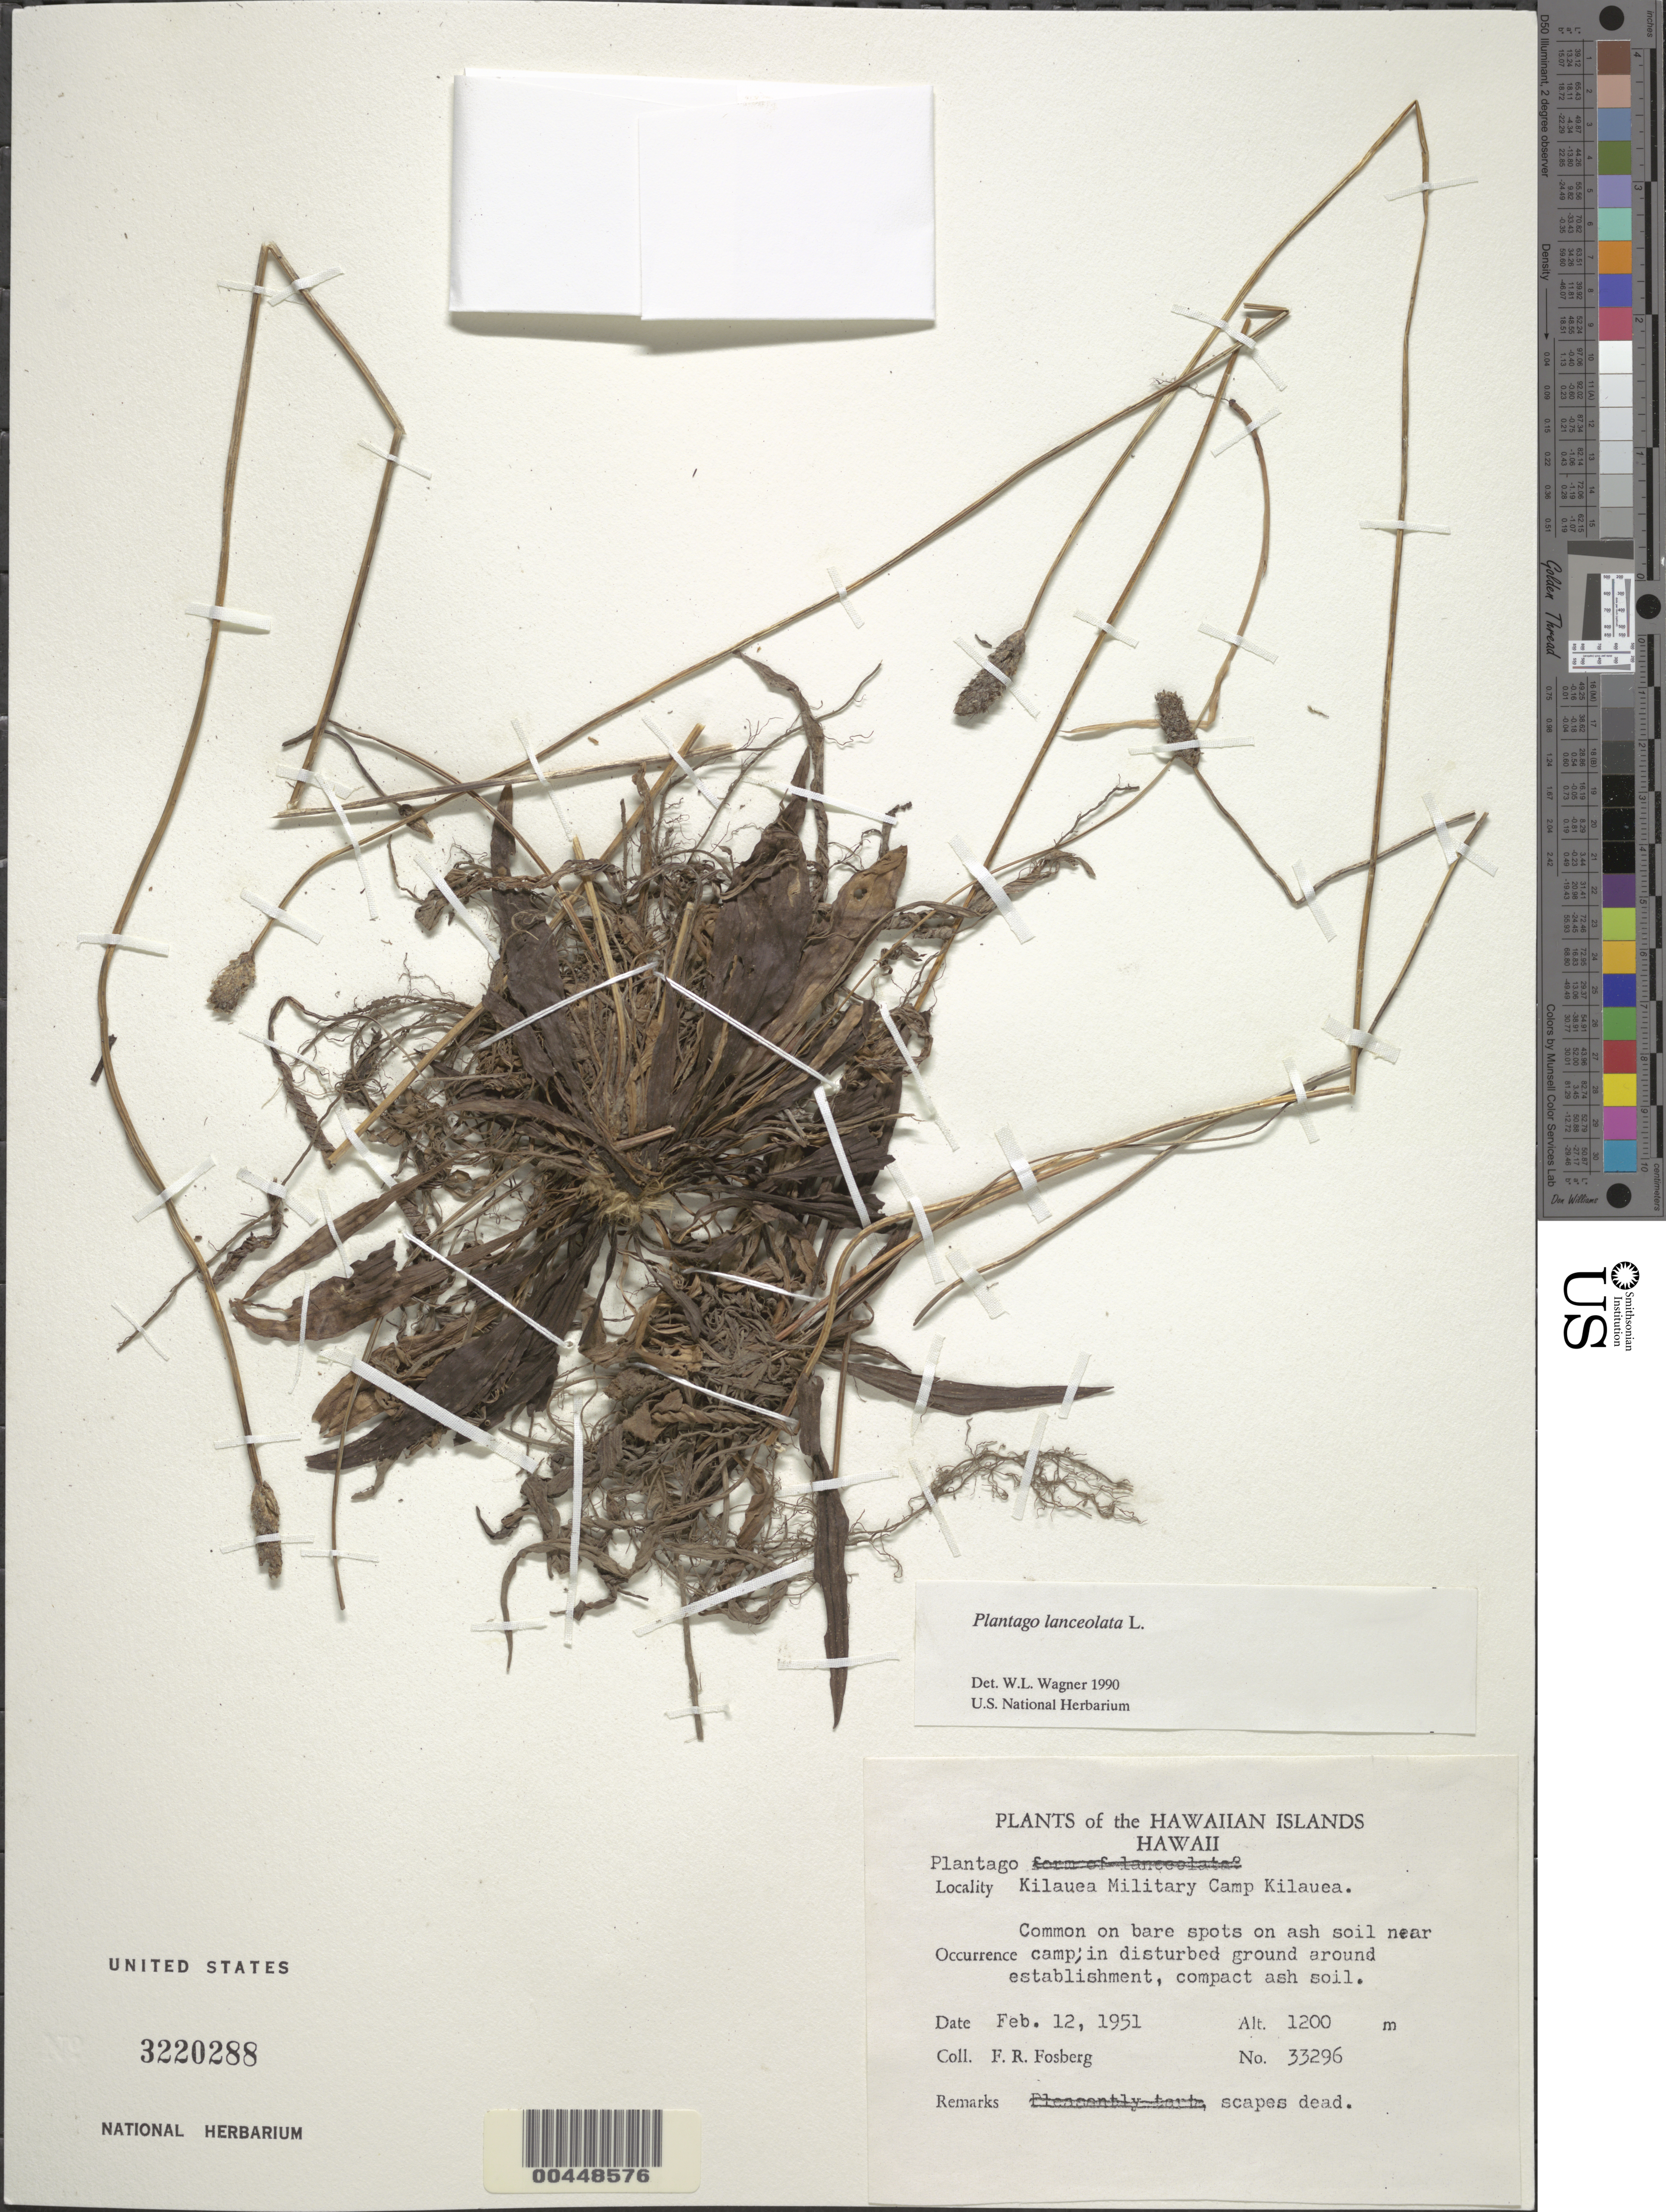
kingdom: Plantae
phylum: Tracheophyta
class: Magnoliopsida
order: Lamiales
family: Plantaginaceae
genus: Plantago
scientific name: Plantago lanceolata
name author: L.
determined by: Wagner, W. L., (BOT), Smithsonian Institution - National Museum of Natural History (UNITED STATES)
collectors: F. R. Fosberg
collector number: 33296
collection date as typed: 12 Feb 1951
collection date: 1951-02-12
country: United States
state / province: Hawaii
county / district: Hawaii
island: Hawaii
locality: Kilauea Military Camp, Kilauea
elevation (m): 1200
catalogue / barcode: US 3220288